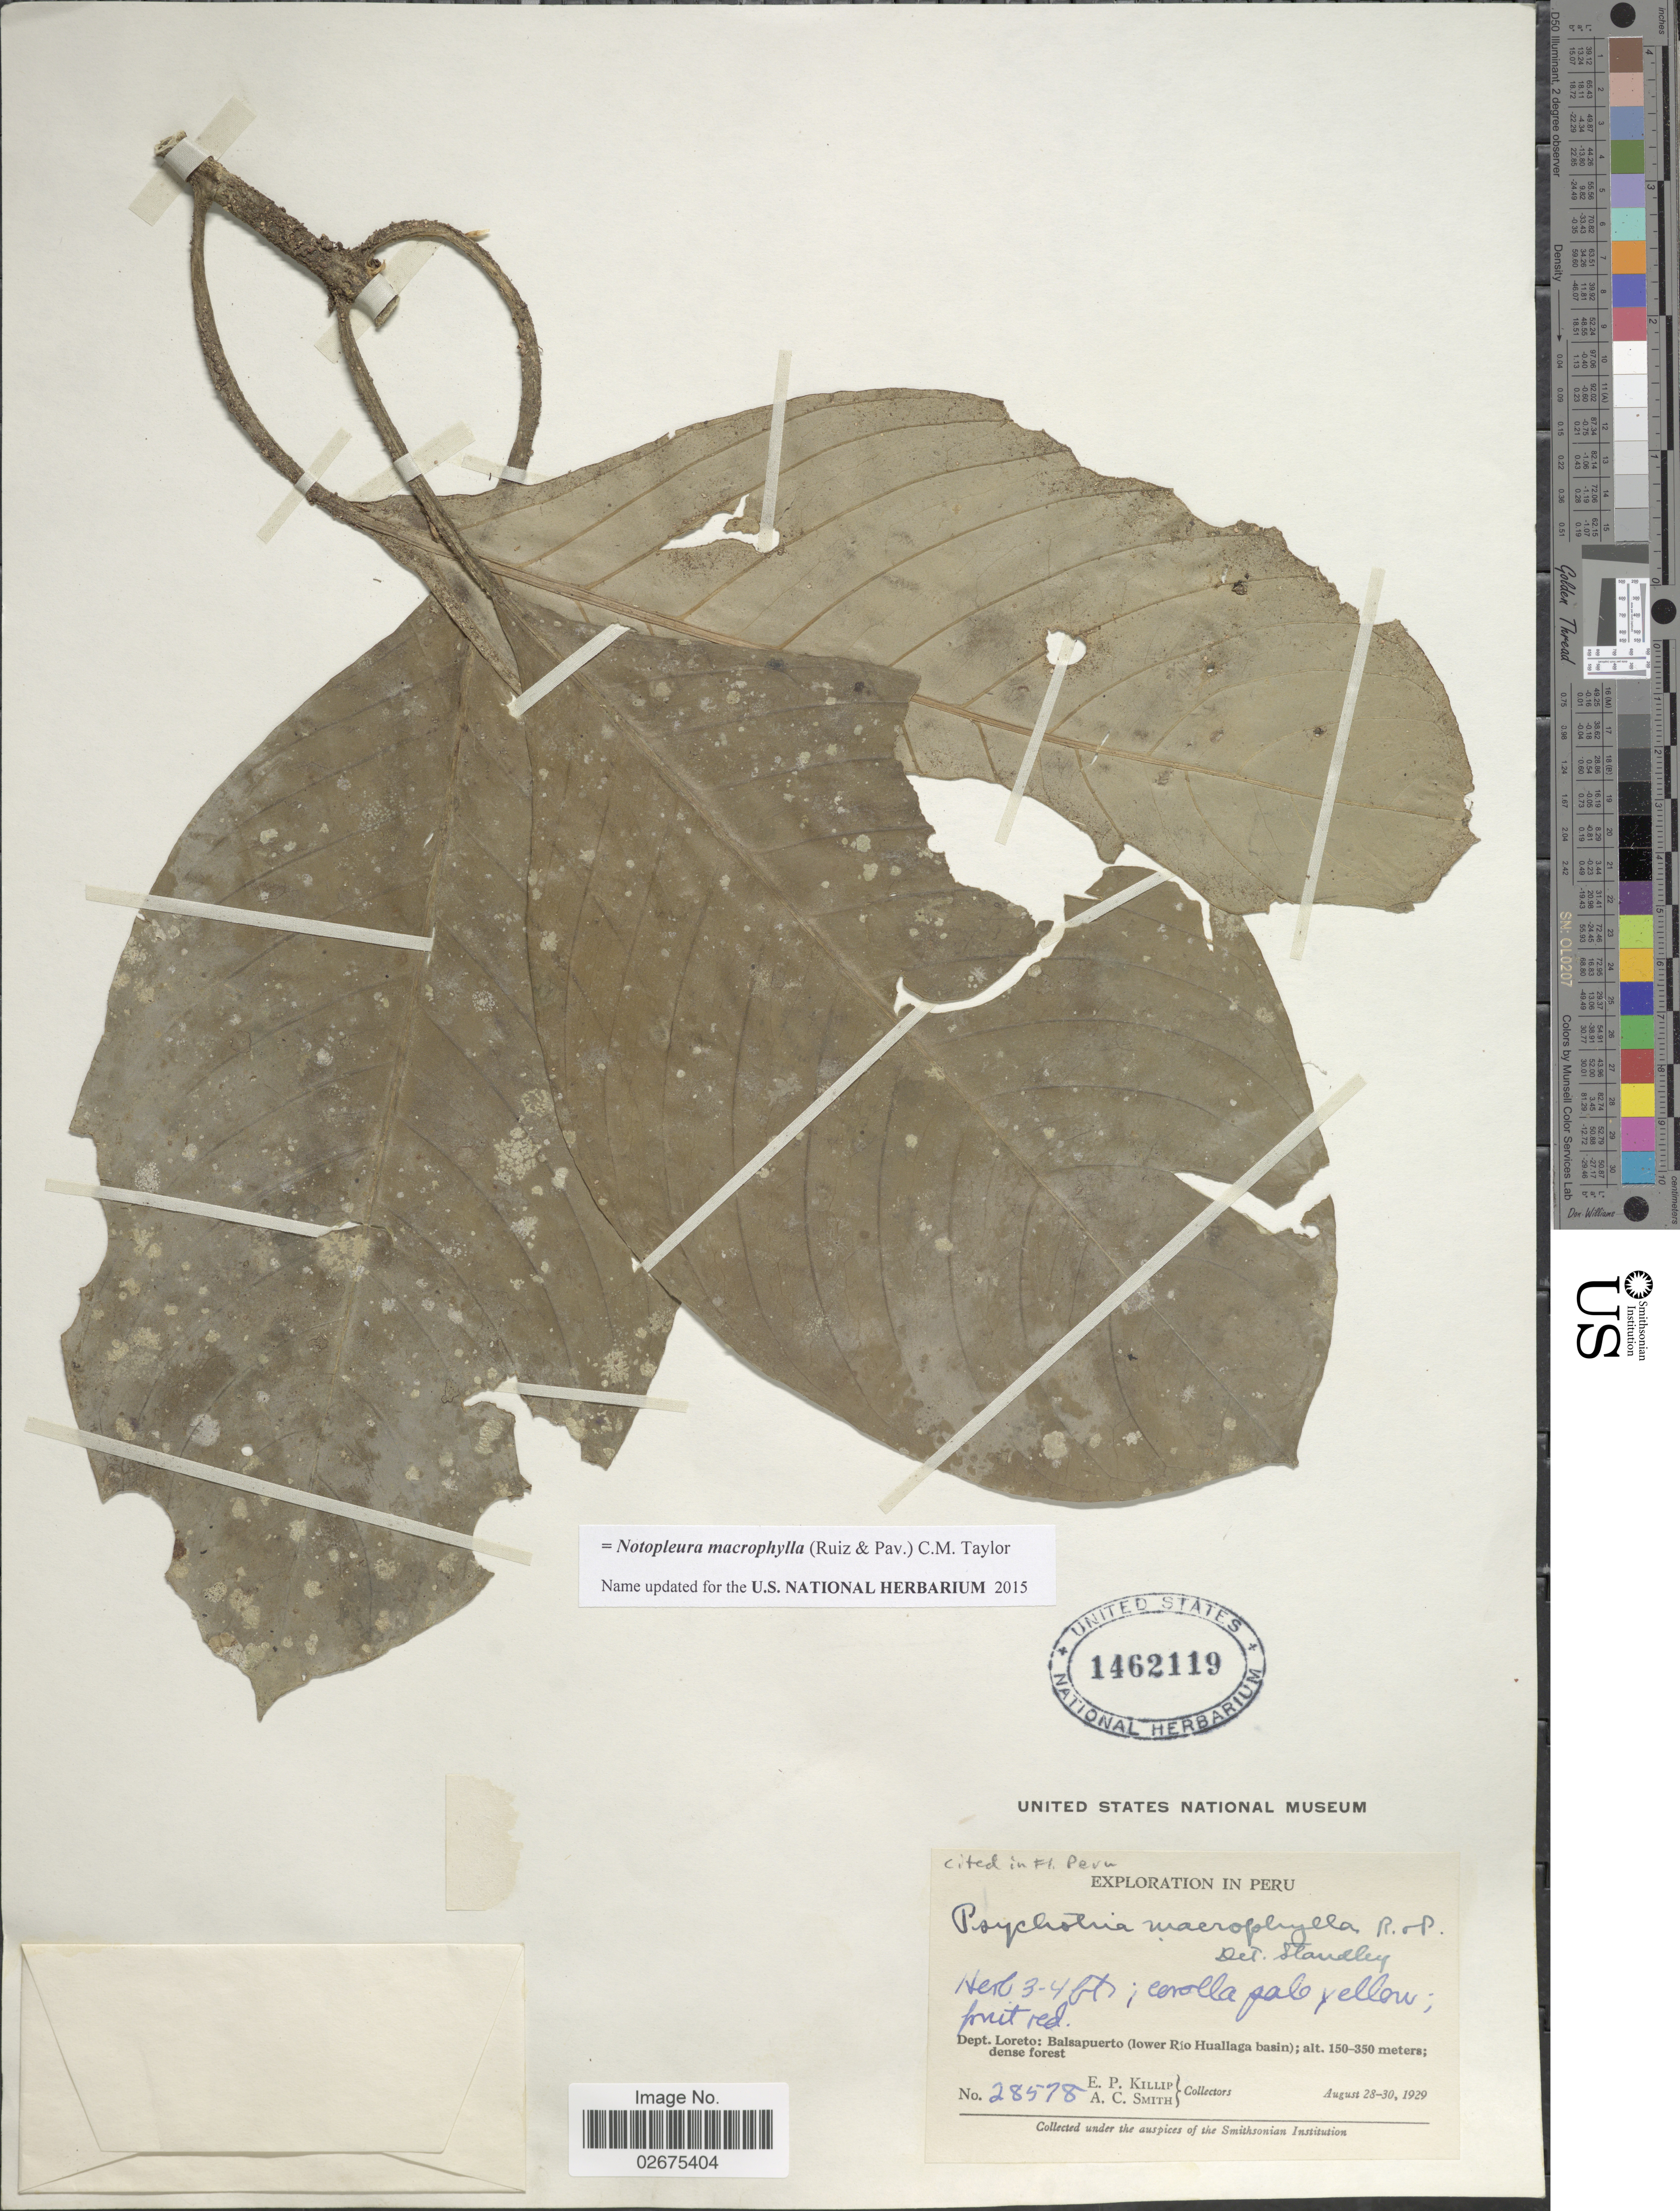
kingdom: Plantae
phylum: Tracheophyta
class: Magnoliopsida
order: Gentianales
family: Rubiaceae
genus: Notopleura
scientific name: Notopleura macrophylla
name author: (Ruiz & Pav.) C.M. Taylor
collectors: E. P. Killip & A. C. Smith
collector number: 28578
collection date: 1929-08-28/1929-08-29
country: Peru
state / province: Loreto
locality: Dept. Loreto: Balsapeurto (lower Rio Huallaga basin); dense forest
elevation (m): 150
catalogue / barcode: US 1462119